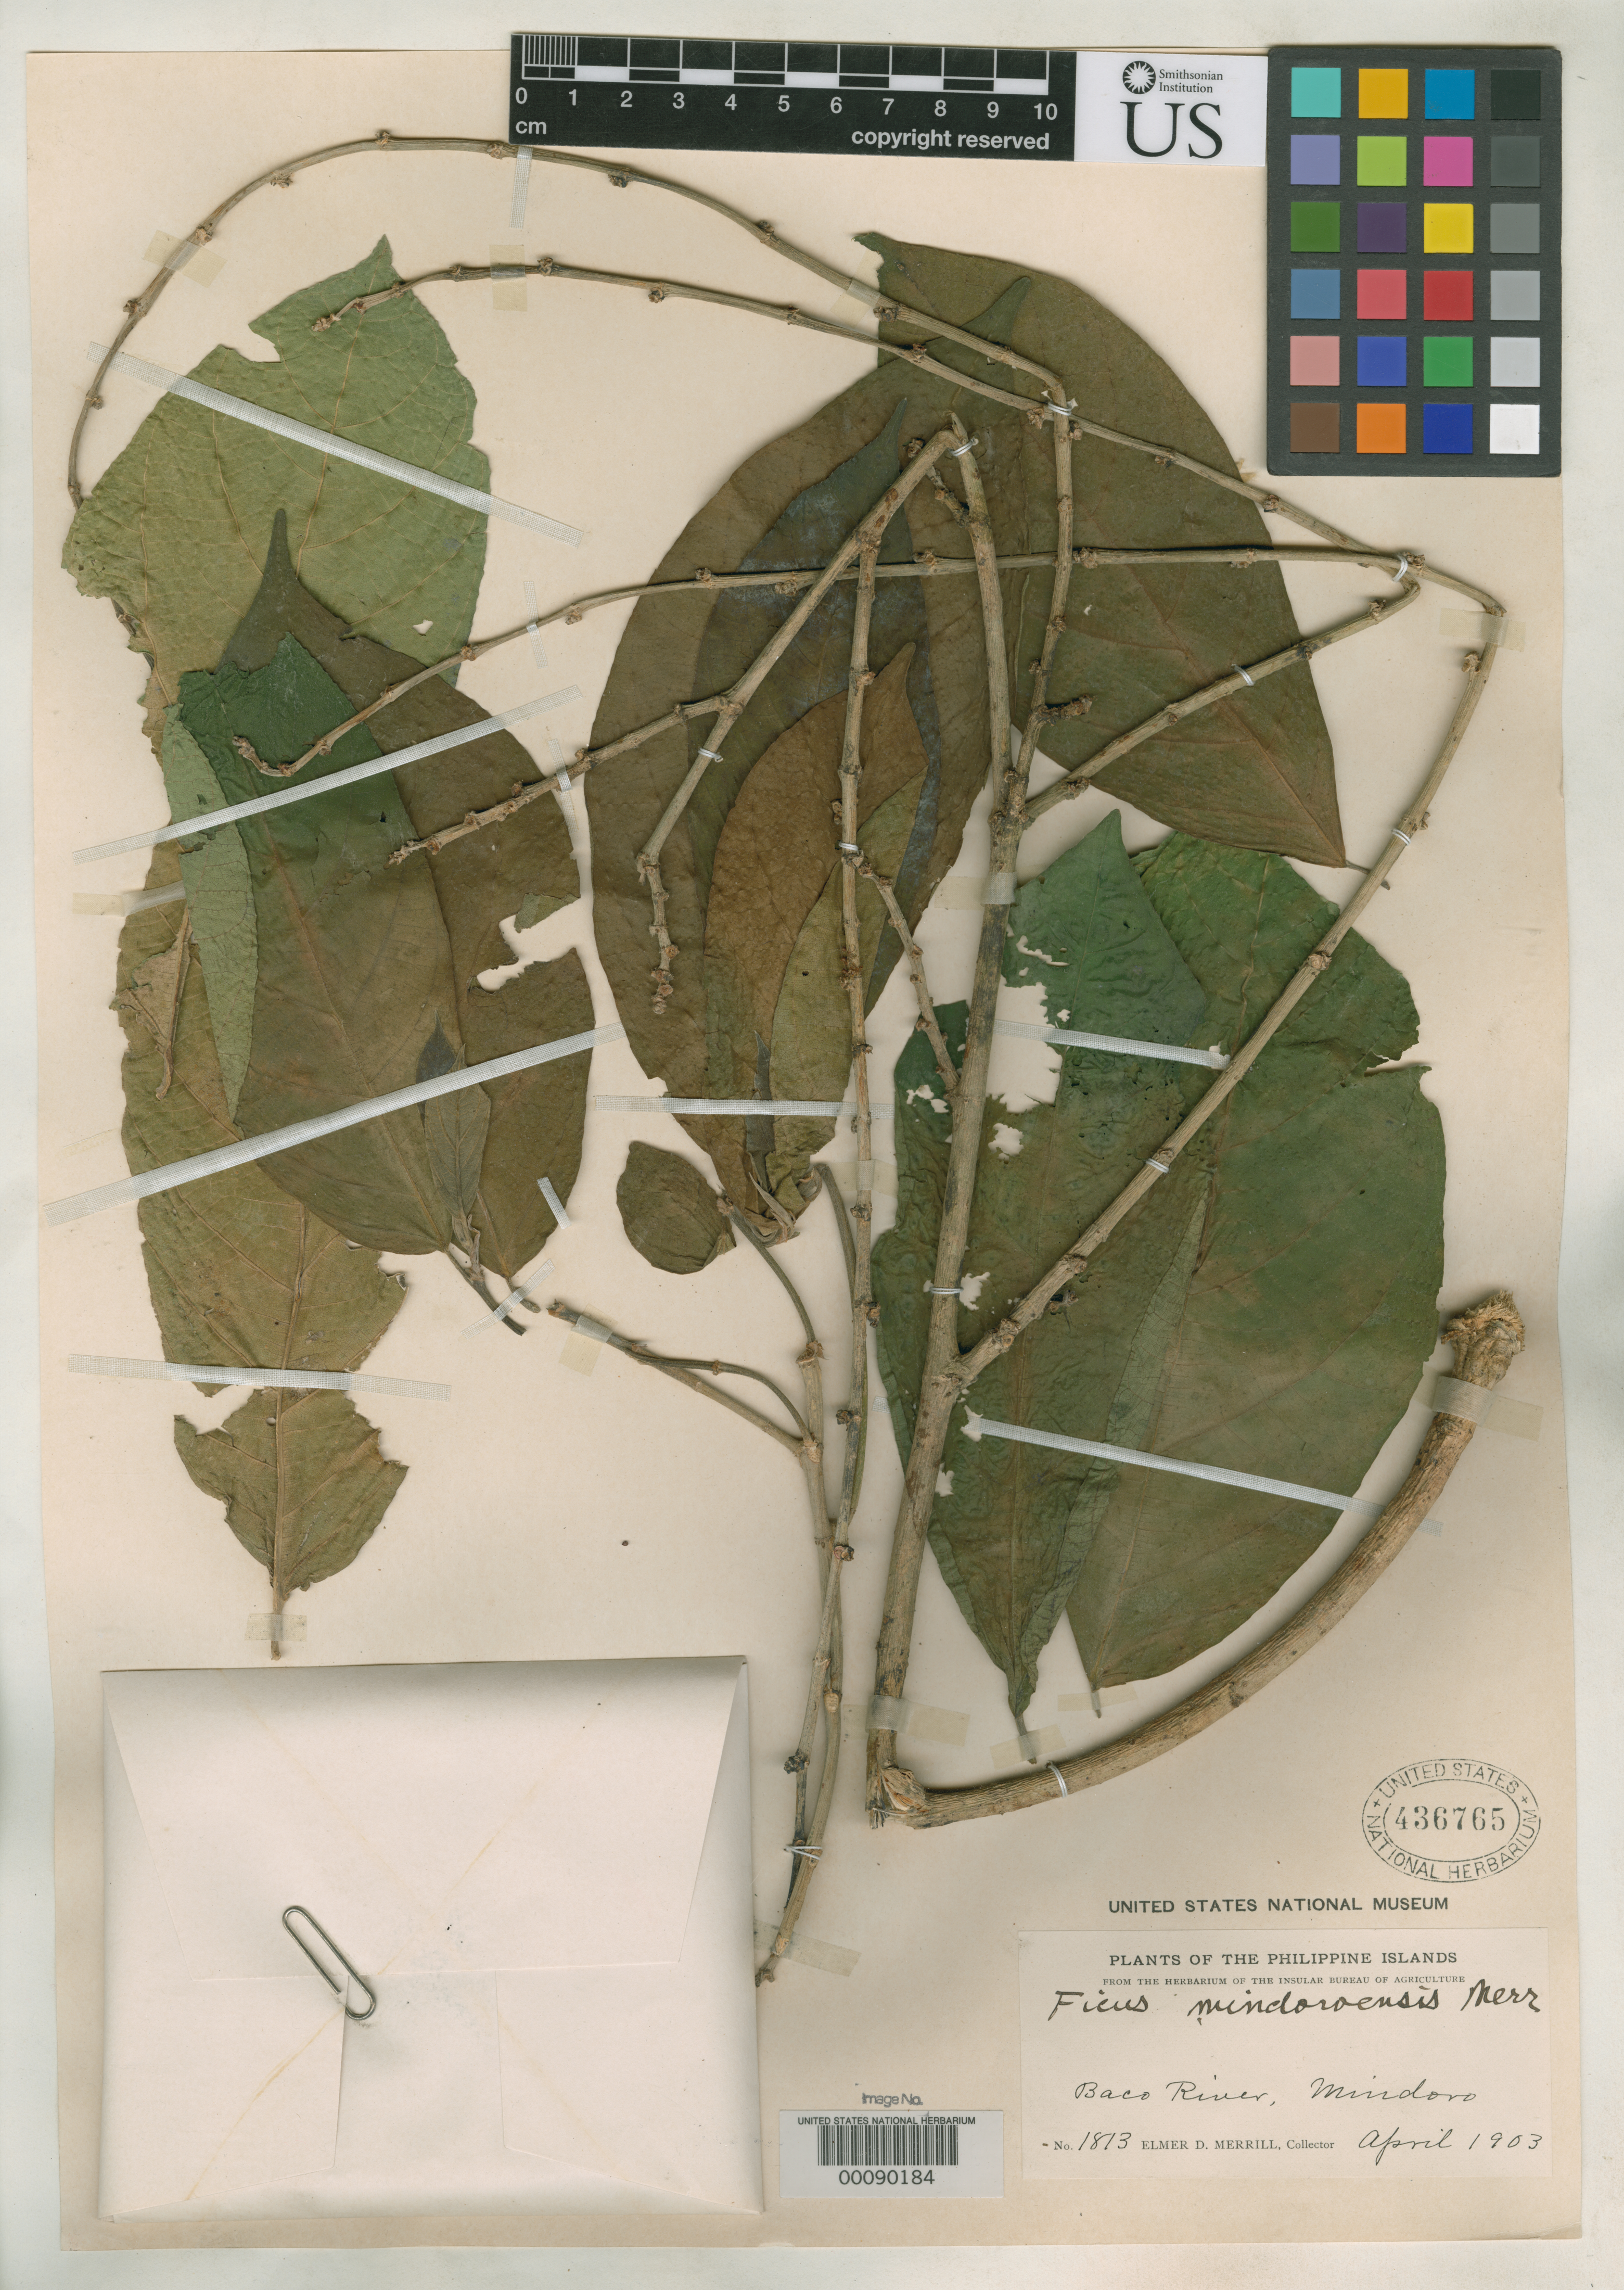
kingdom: Plantae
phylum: Tracheophyta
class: Magnoliopsida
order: Rosales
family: Moraceae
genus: Ficus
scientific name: Ficus mindoroensis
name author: Merr.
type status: Isotype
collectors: E. D. Merrill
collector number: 1813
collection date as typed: Apr 1903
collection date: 1903-04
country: Philippines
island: Mindoro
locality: Baco River.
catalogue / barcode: US 436765